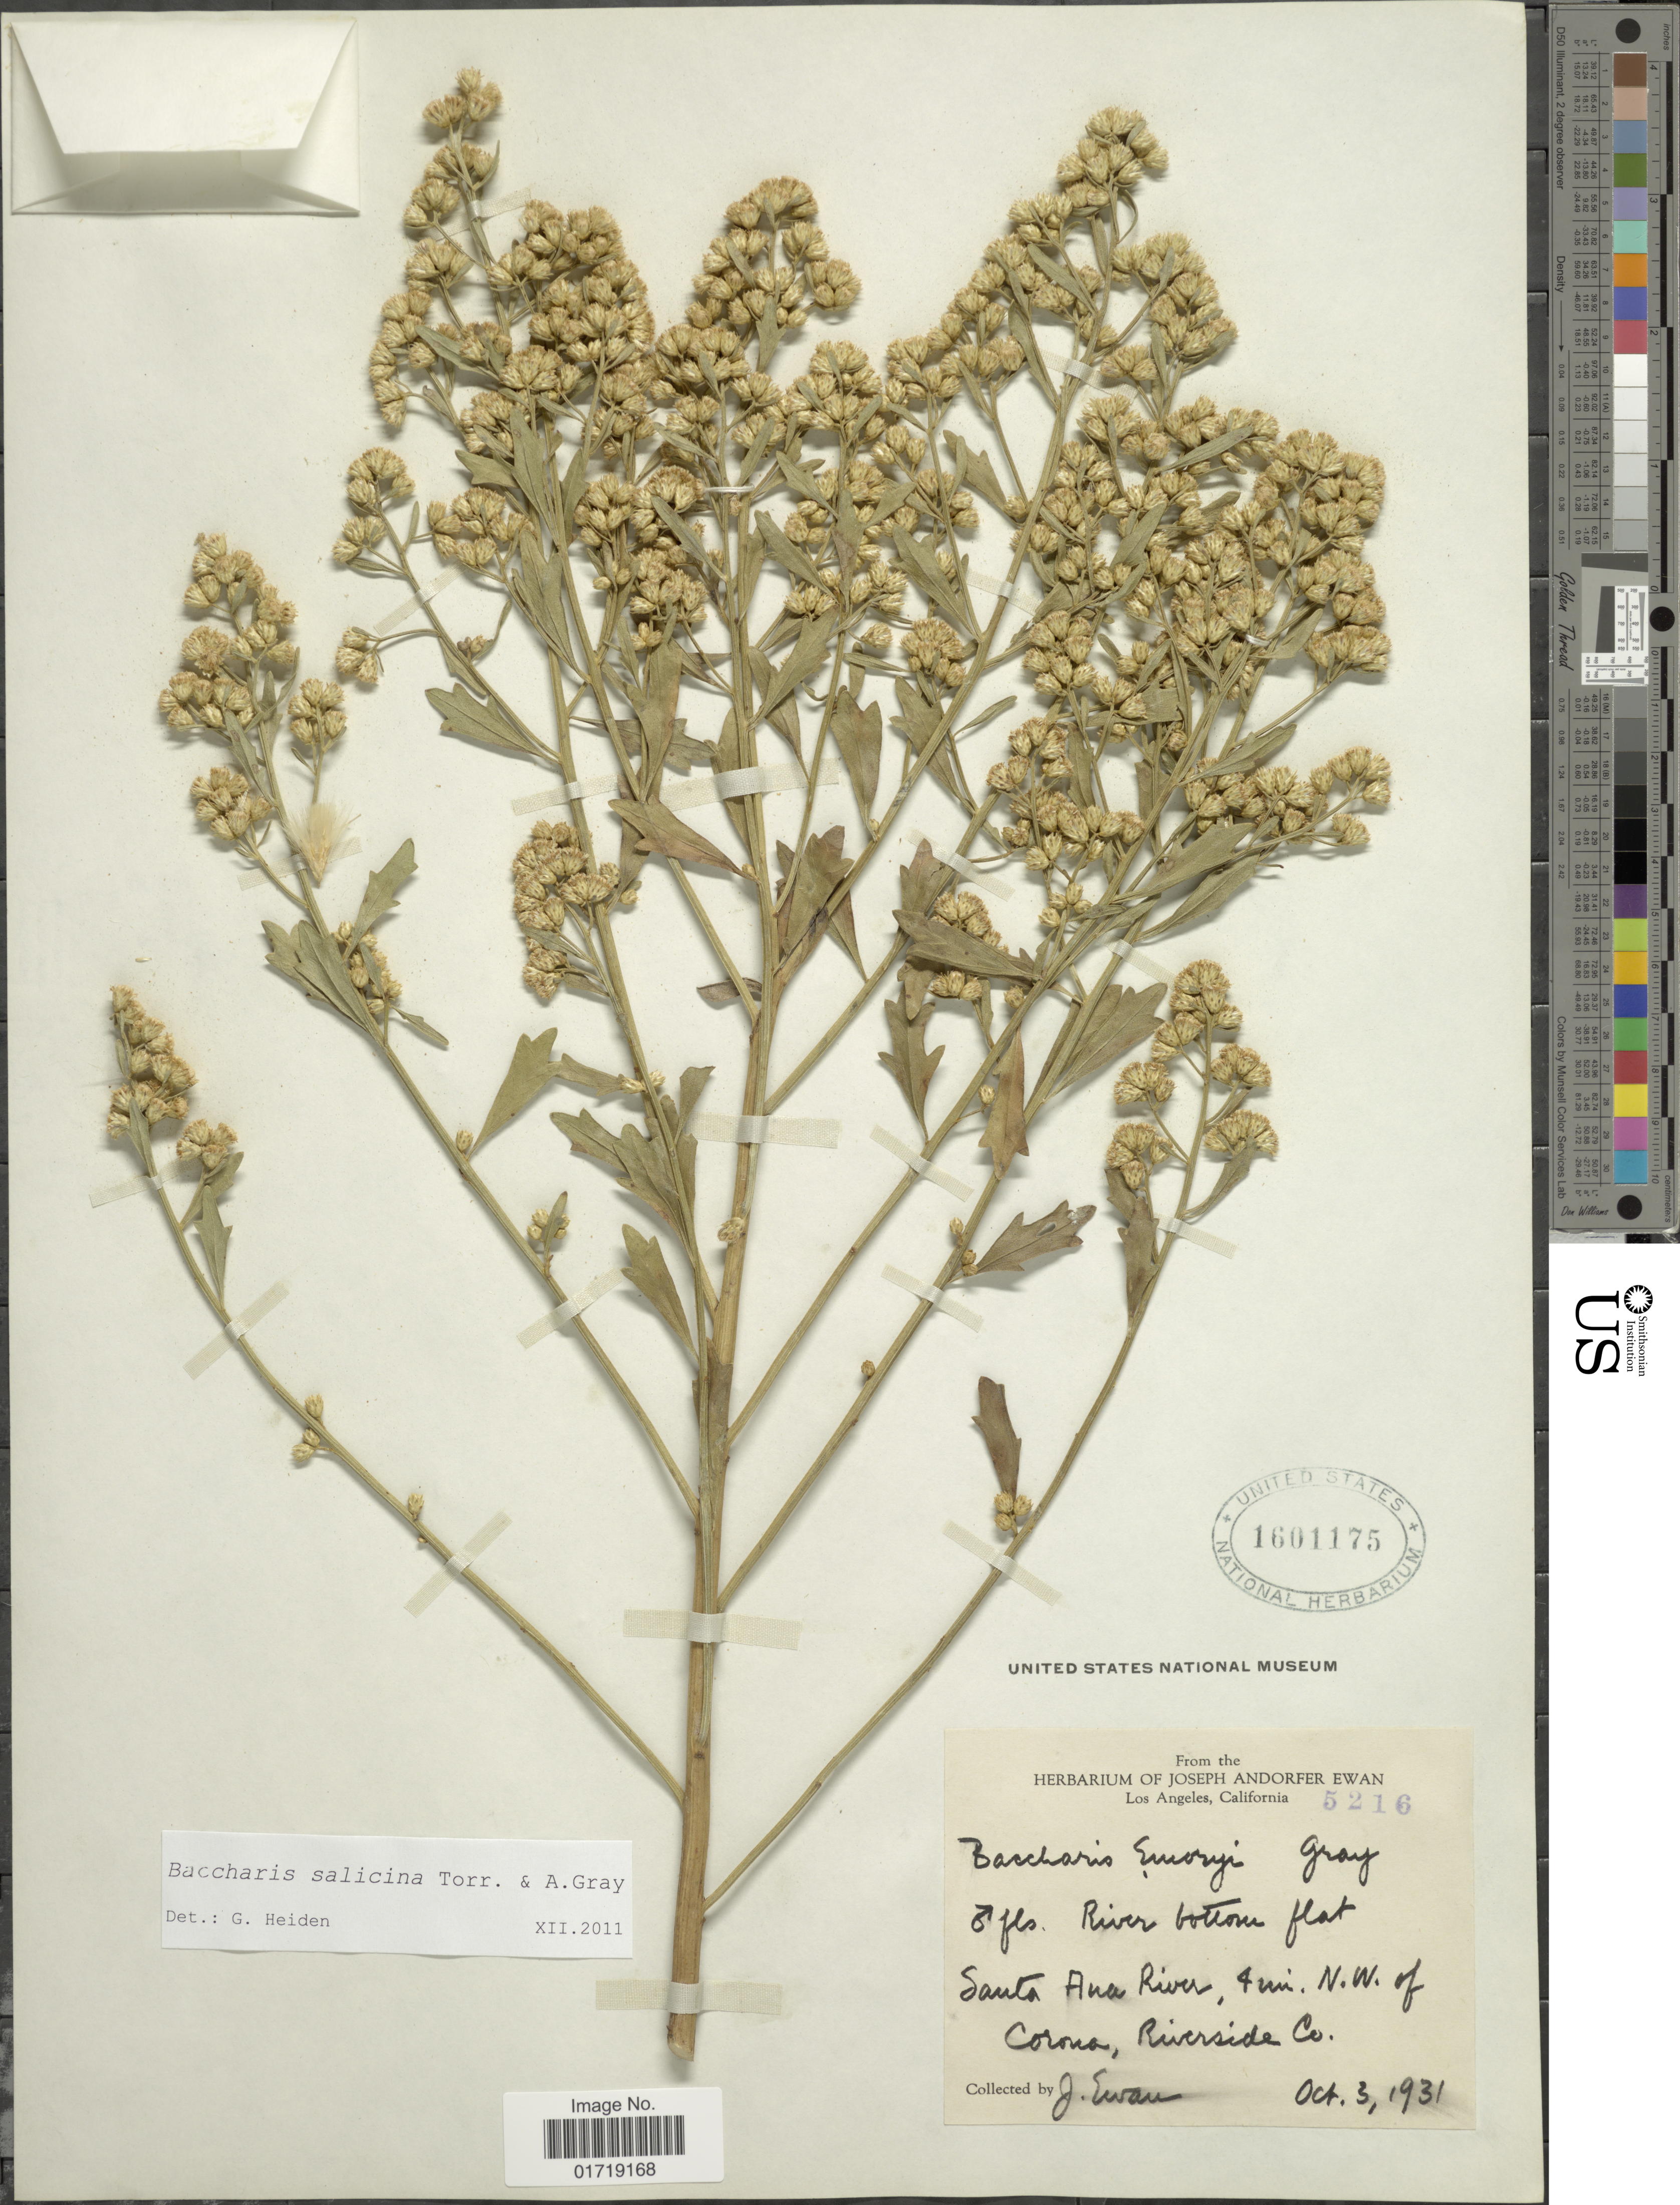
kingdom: Plantae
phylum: Tracheophyta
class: Magnoliopsida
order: Asterales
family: Asteraceae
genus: Baccharis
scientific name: Baccharis salicina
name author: Torr. & A. Gray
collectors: J. A. Ewan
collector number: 5216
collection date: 1931-10-03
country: United States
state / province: California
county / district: Los Angeles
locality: Los Angeles, California, River bottom flat, Santa Ana River, 4 mi. N. W. of Corona, Riverside Co.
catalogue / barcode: US 1601175